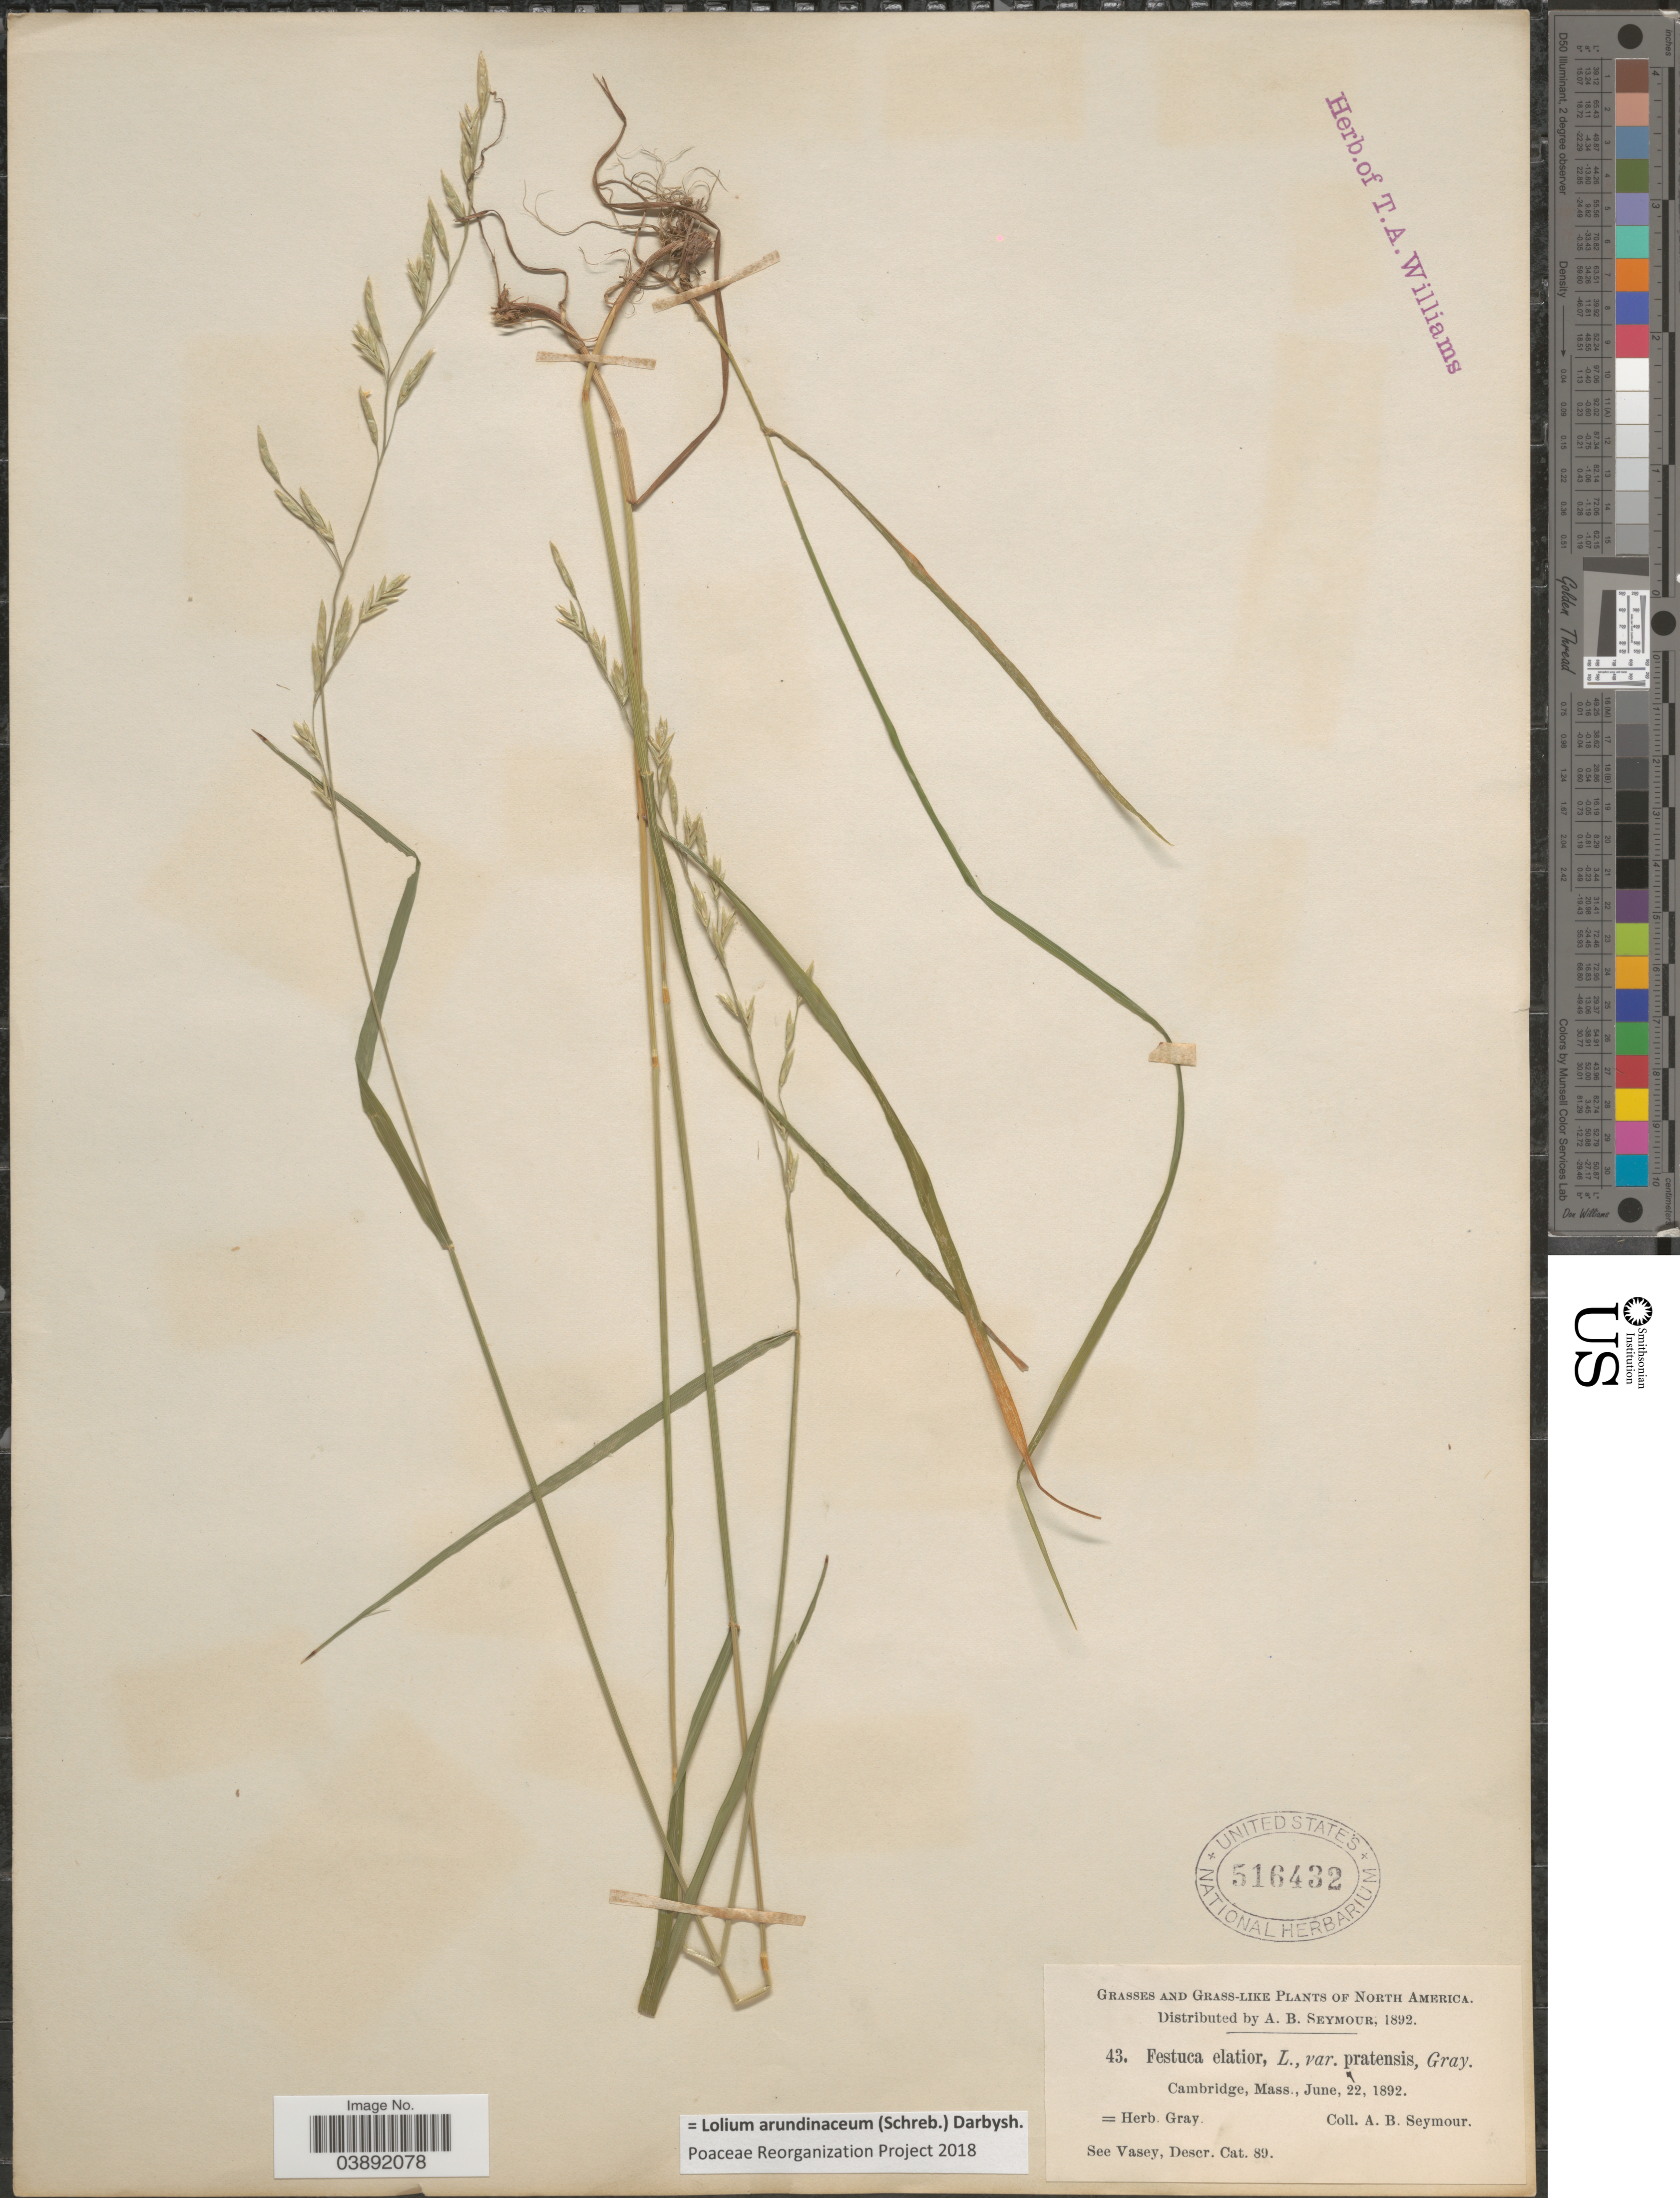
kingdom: Plantae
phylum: Tracheophyta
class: Liliopsida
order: Poales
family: Poaceae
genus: Lolium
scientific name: Lolium arundinaceum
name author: (Schreb.) Darbysh.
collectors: A. Seymour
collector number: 43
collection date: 1892-06-22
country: United States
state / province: Massachusetts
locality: Cambridge.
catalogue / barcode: US 516432